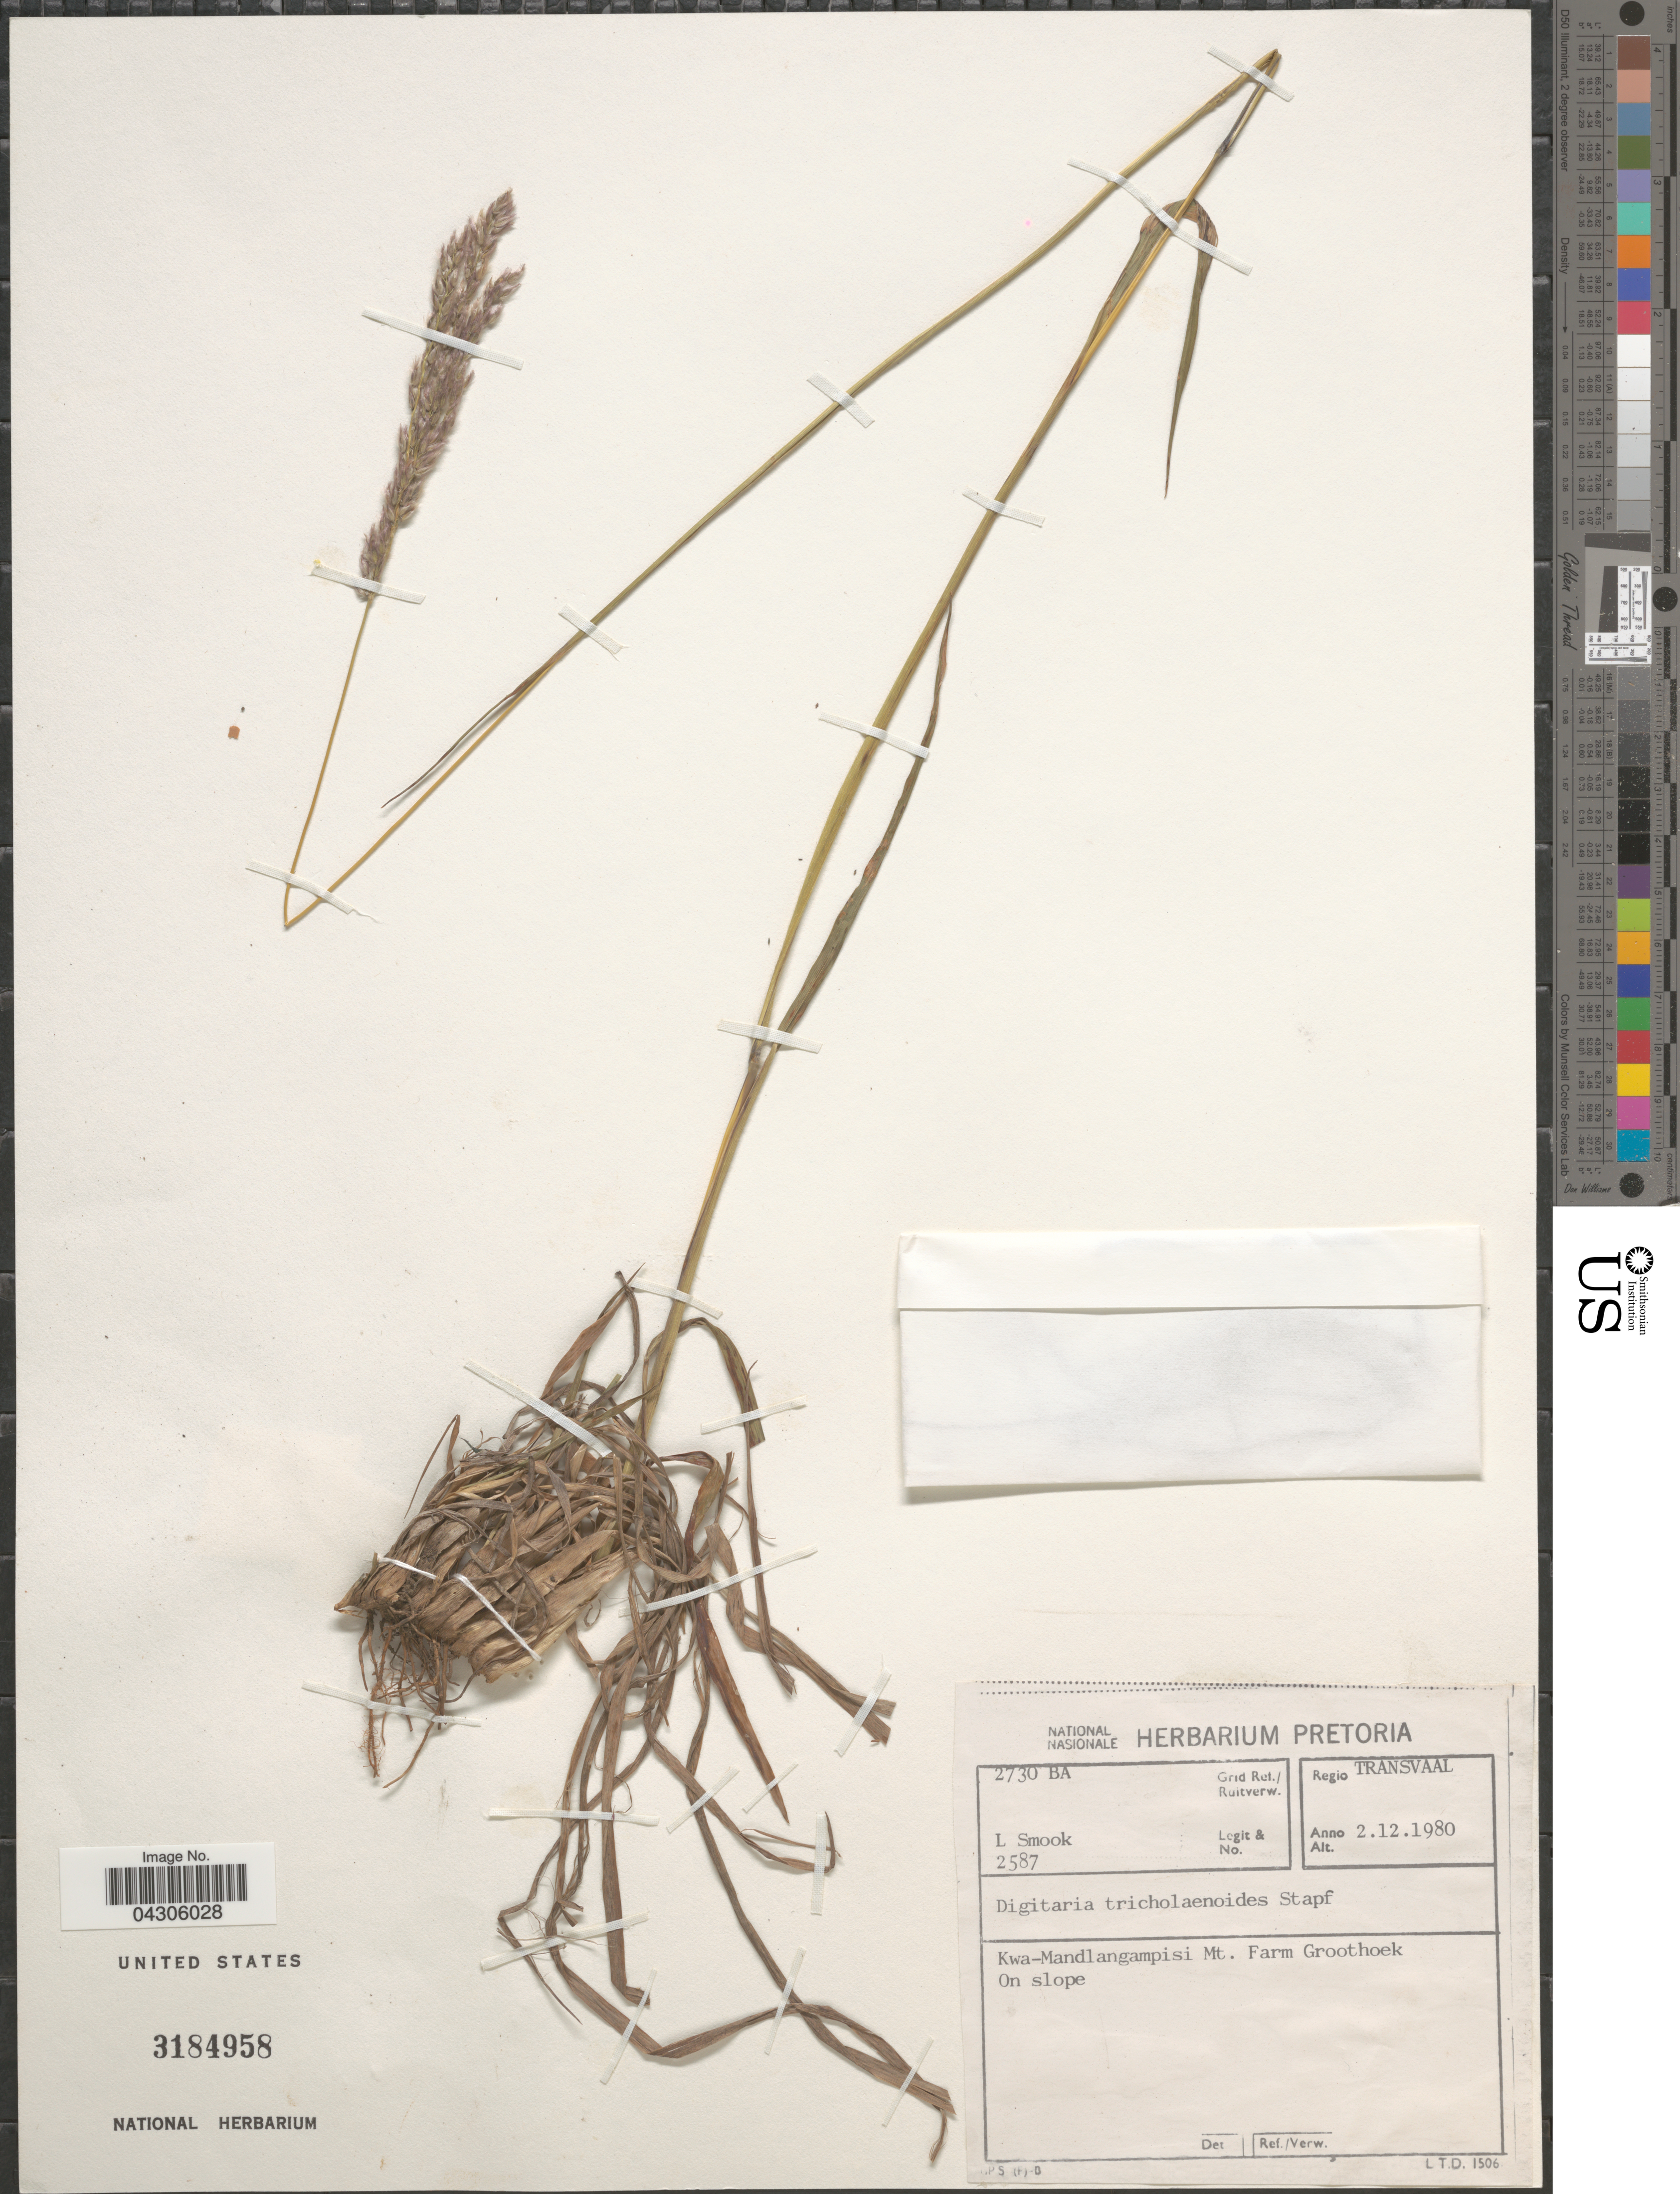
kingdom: Plantae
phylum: Tracheophyta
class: Liliopsida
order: Poales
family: Poaceae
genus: Digitaria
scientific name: Digitaria tricholaenoides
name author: Stapf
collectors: L. Smook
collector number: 2587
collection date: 1980-12-02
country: South Africa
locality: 2730 BA Grid Ref./ Ruitverw. Regio Transvaal. Kwa-Mandlangampisi Mt. Farm Groothoek.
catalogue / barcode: US 3184958